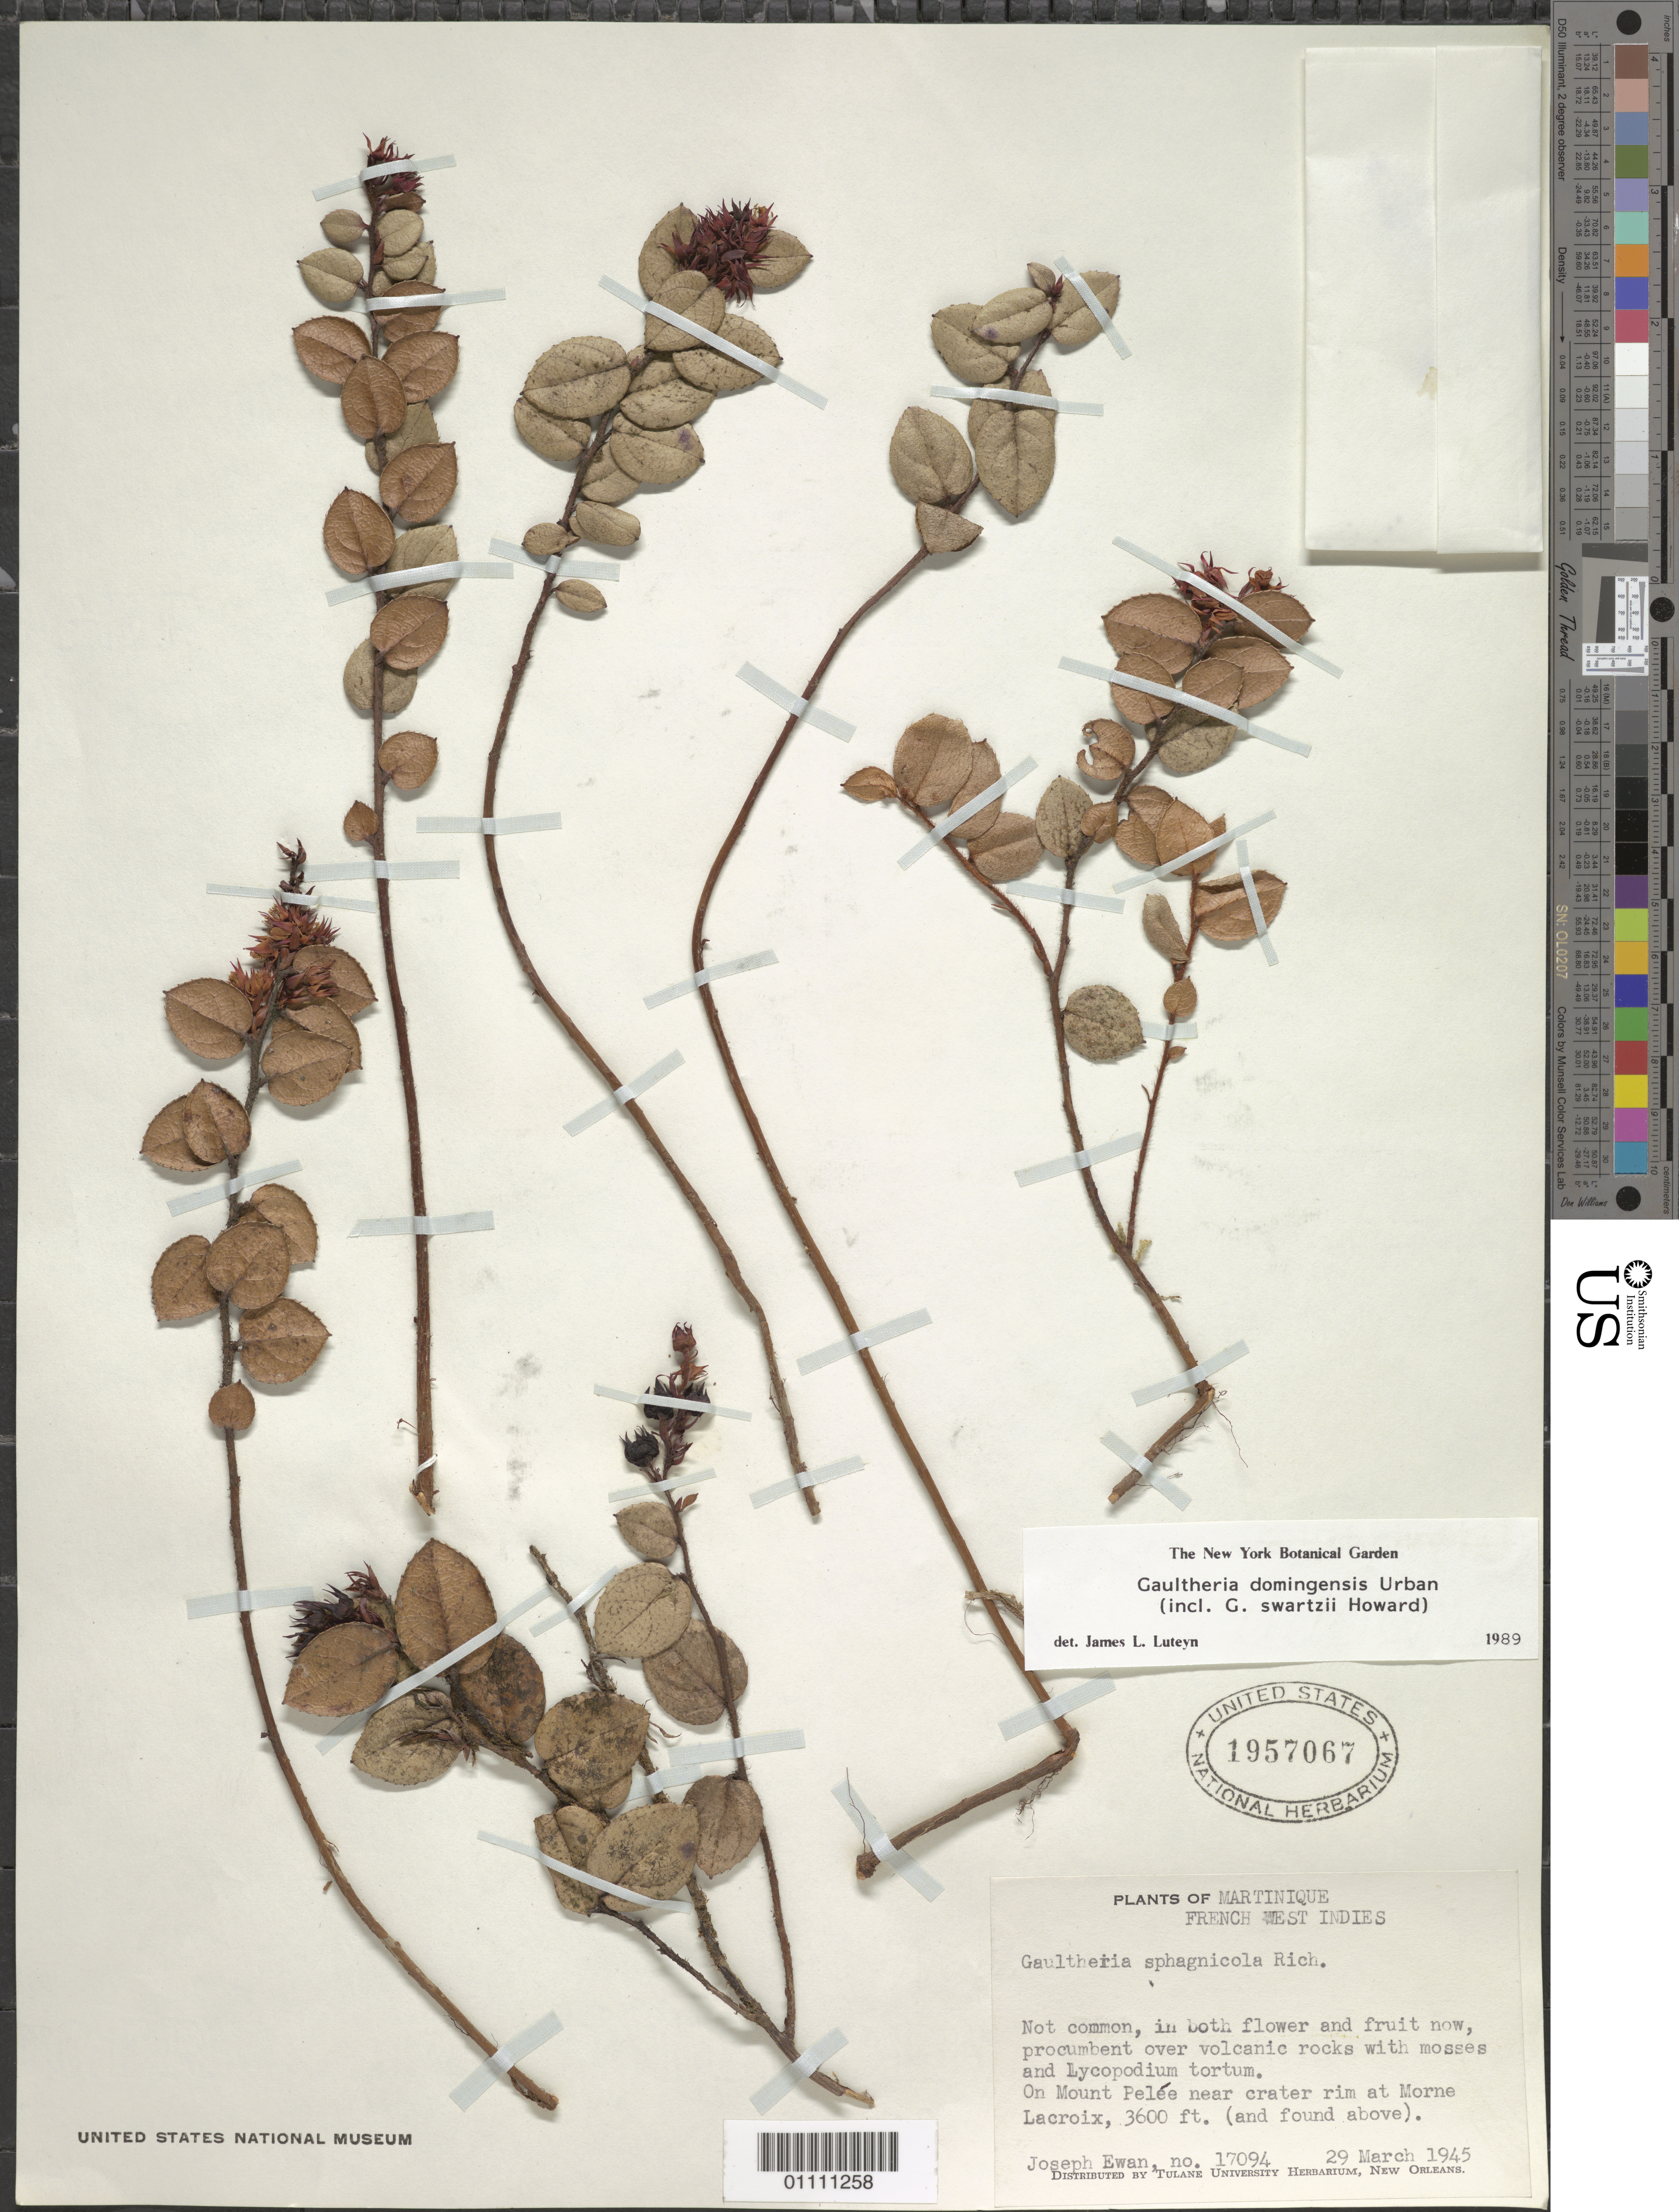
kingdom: Plantae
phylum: Tracheophyta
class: Magnoliopsida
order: Ericales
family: Ericaceae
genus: Gaultheria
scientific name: Gaultheria domingensis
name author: Urb.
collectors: J. A. Ewan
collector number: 17094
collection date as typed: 29 Mar 1945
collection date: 1945-03-29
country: Martinique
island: Martinique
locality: On Mount Pelee near crater rim at Morne Lacroix.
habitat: And found above 3600 ft.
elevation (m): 3600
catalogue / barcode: US 1957067